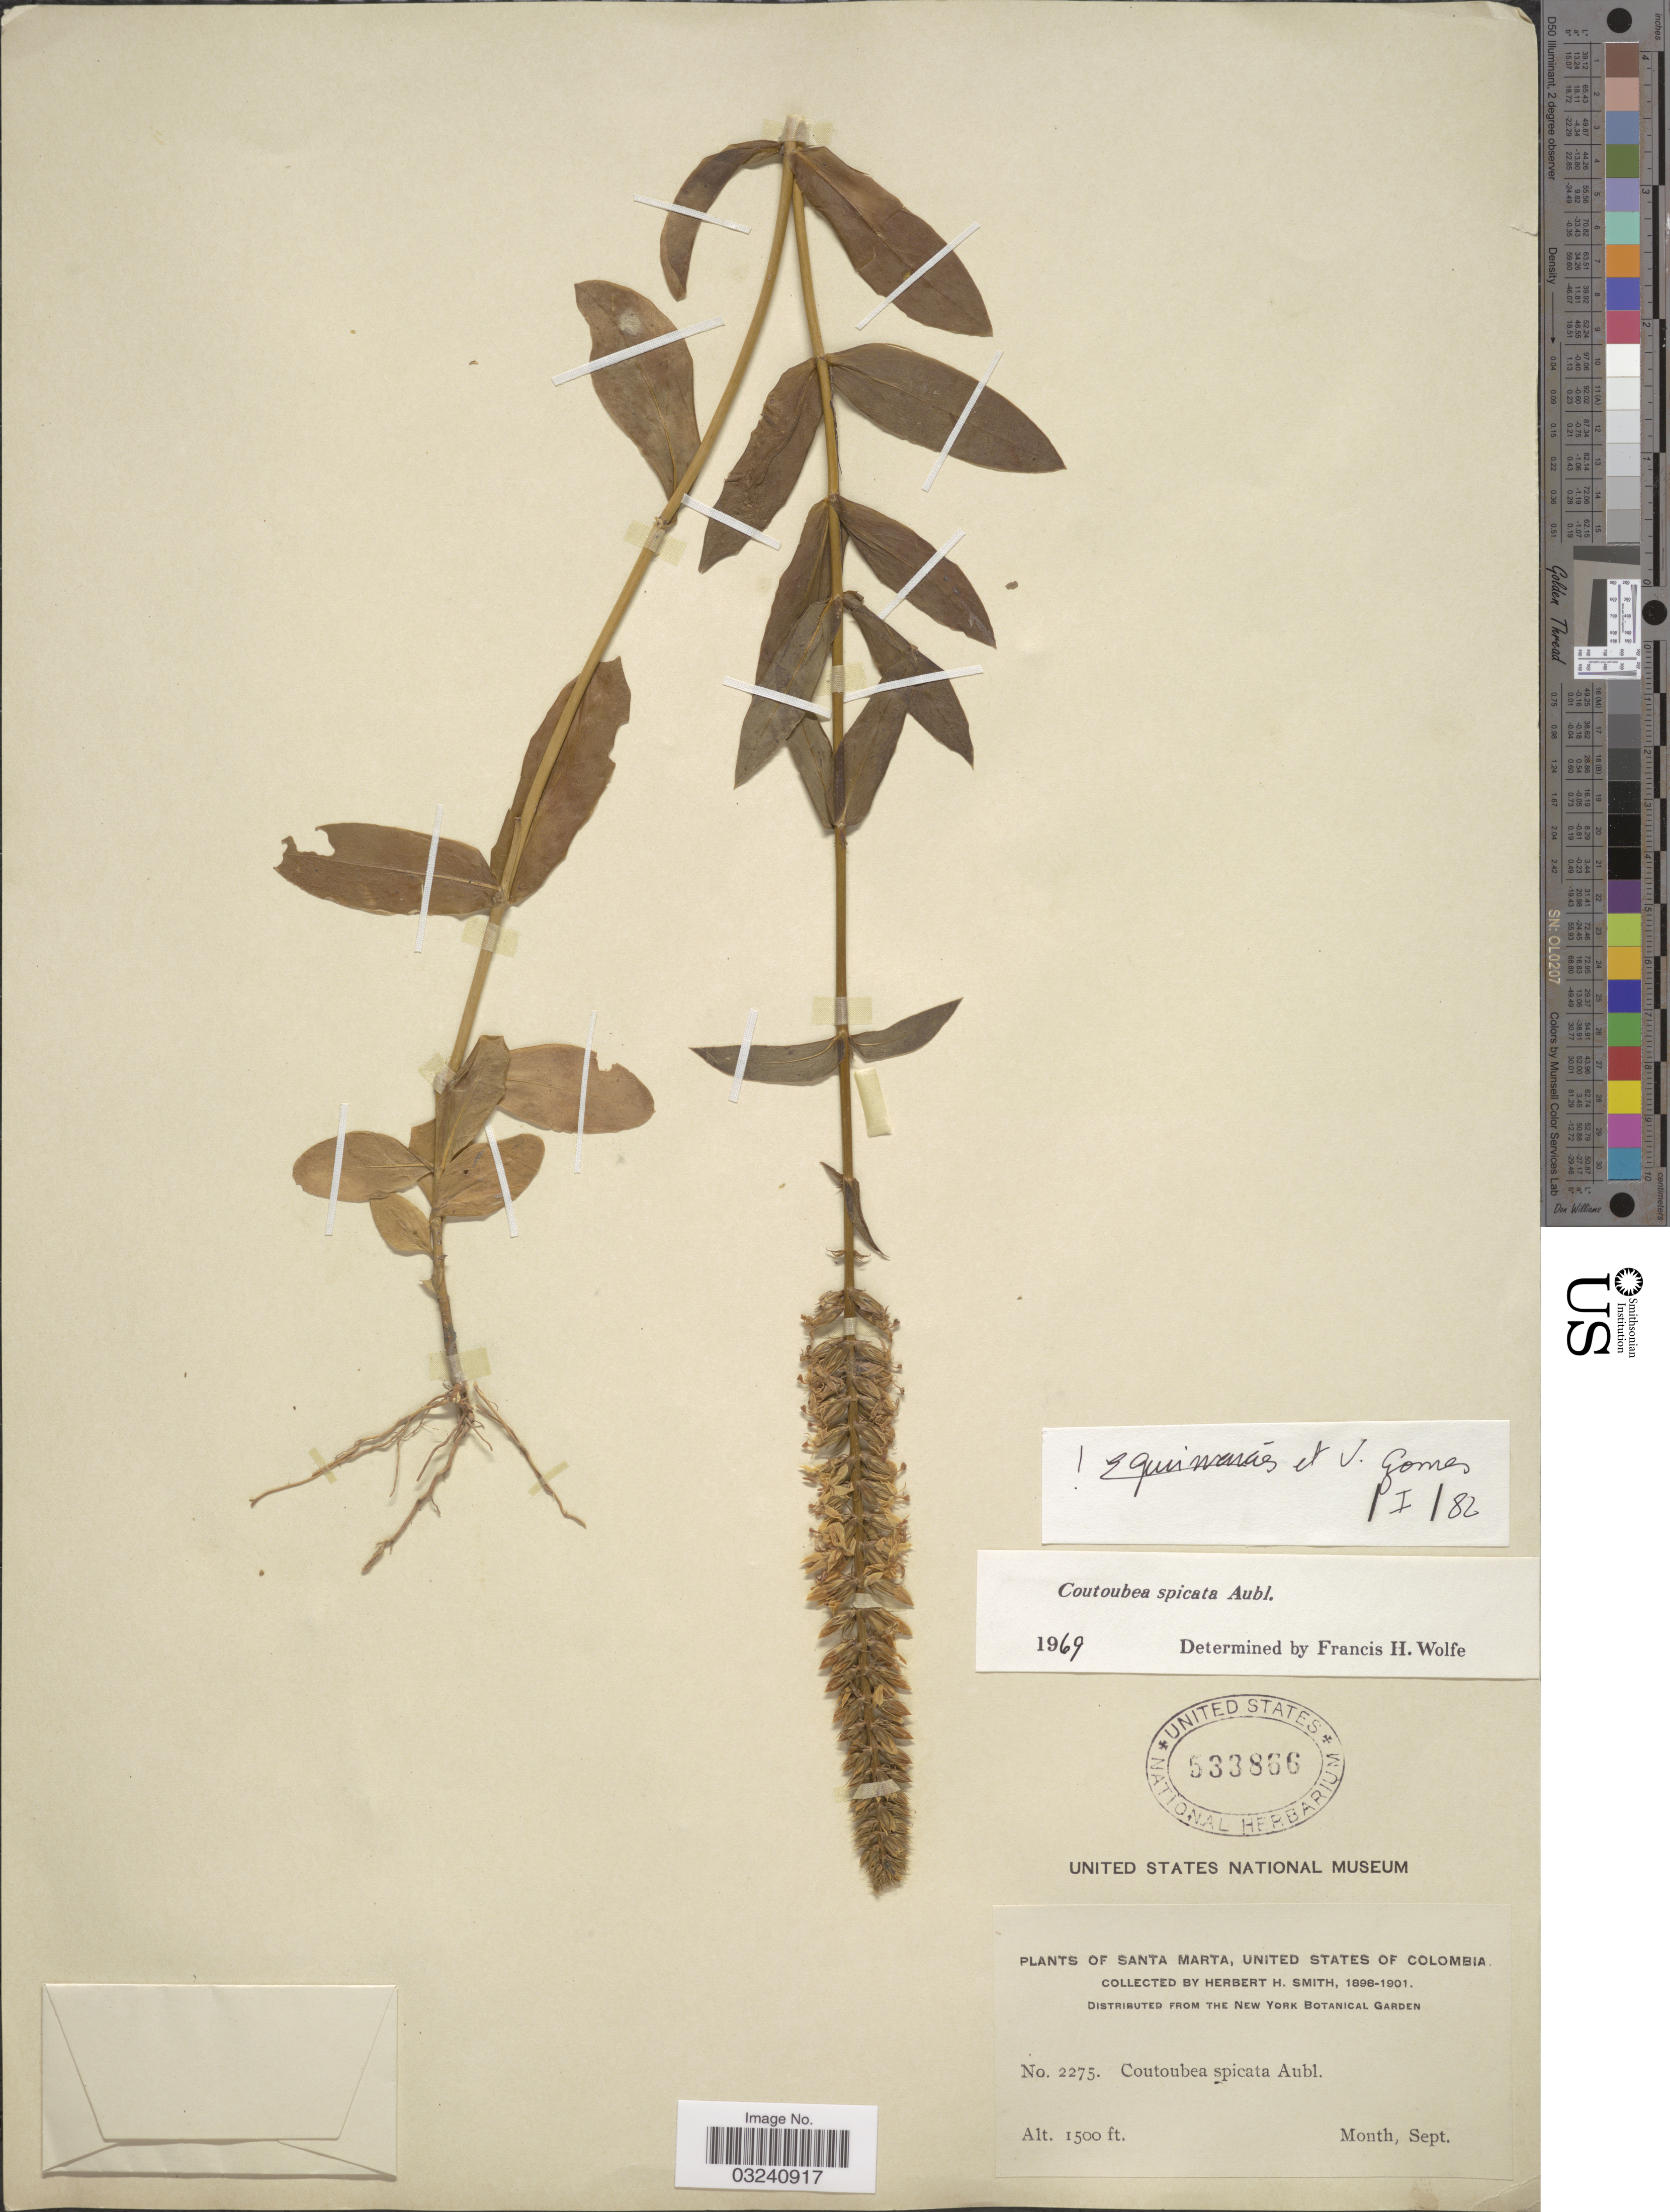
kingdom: Plantae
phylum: Tracheophyta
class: Magnoliopsida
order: Gentianales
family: Gentianaceae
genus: Coutoubea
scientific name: Coutoubea spicata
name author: Aubl.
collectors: Herbert H. Smith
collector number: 2275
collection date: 1898-09/1901-09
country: Colombia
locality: Santa Marta, United States of Colombia.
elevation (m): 457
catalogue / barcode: US 533866